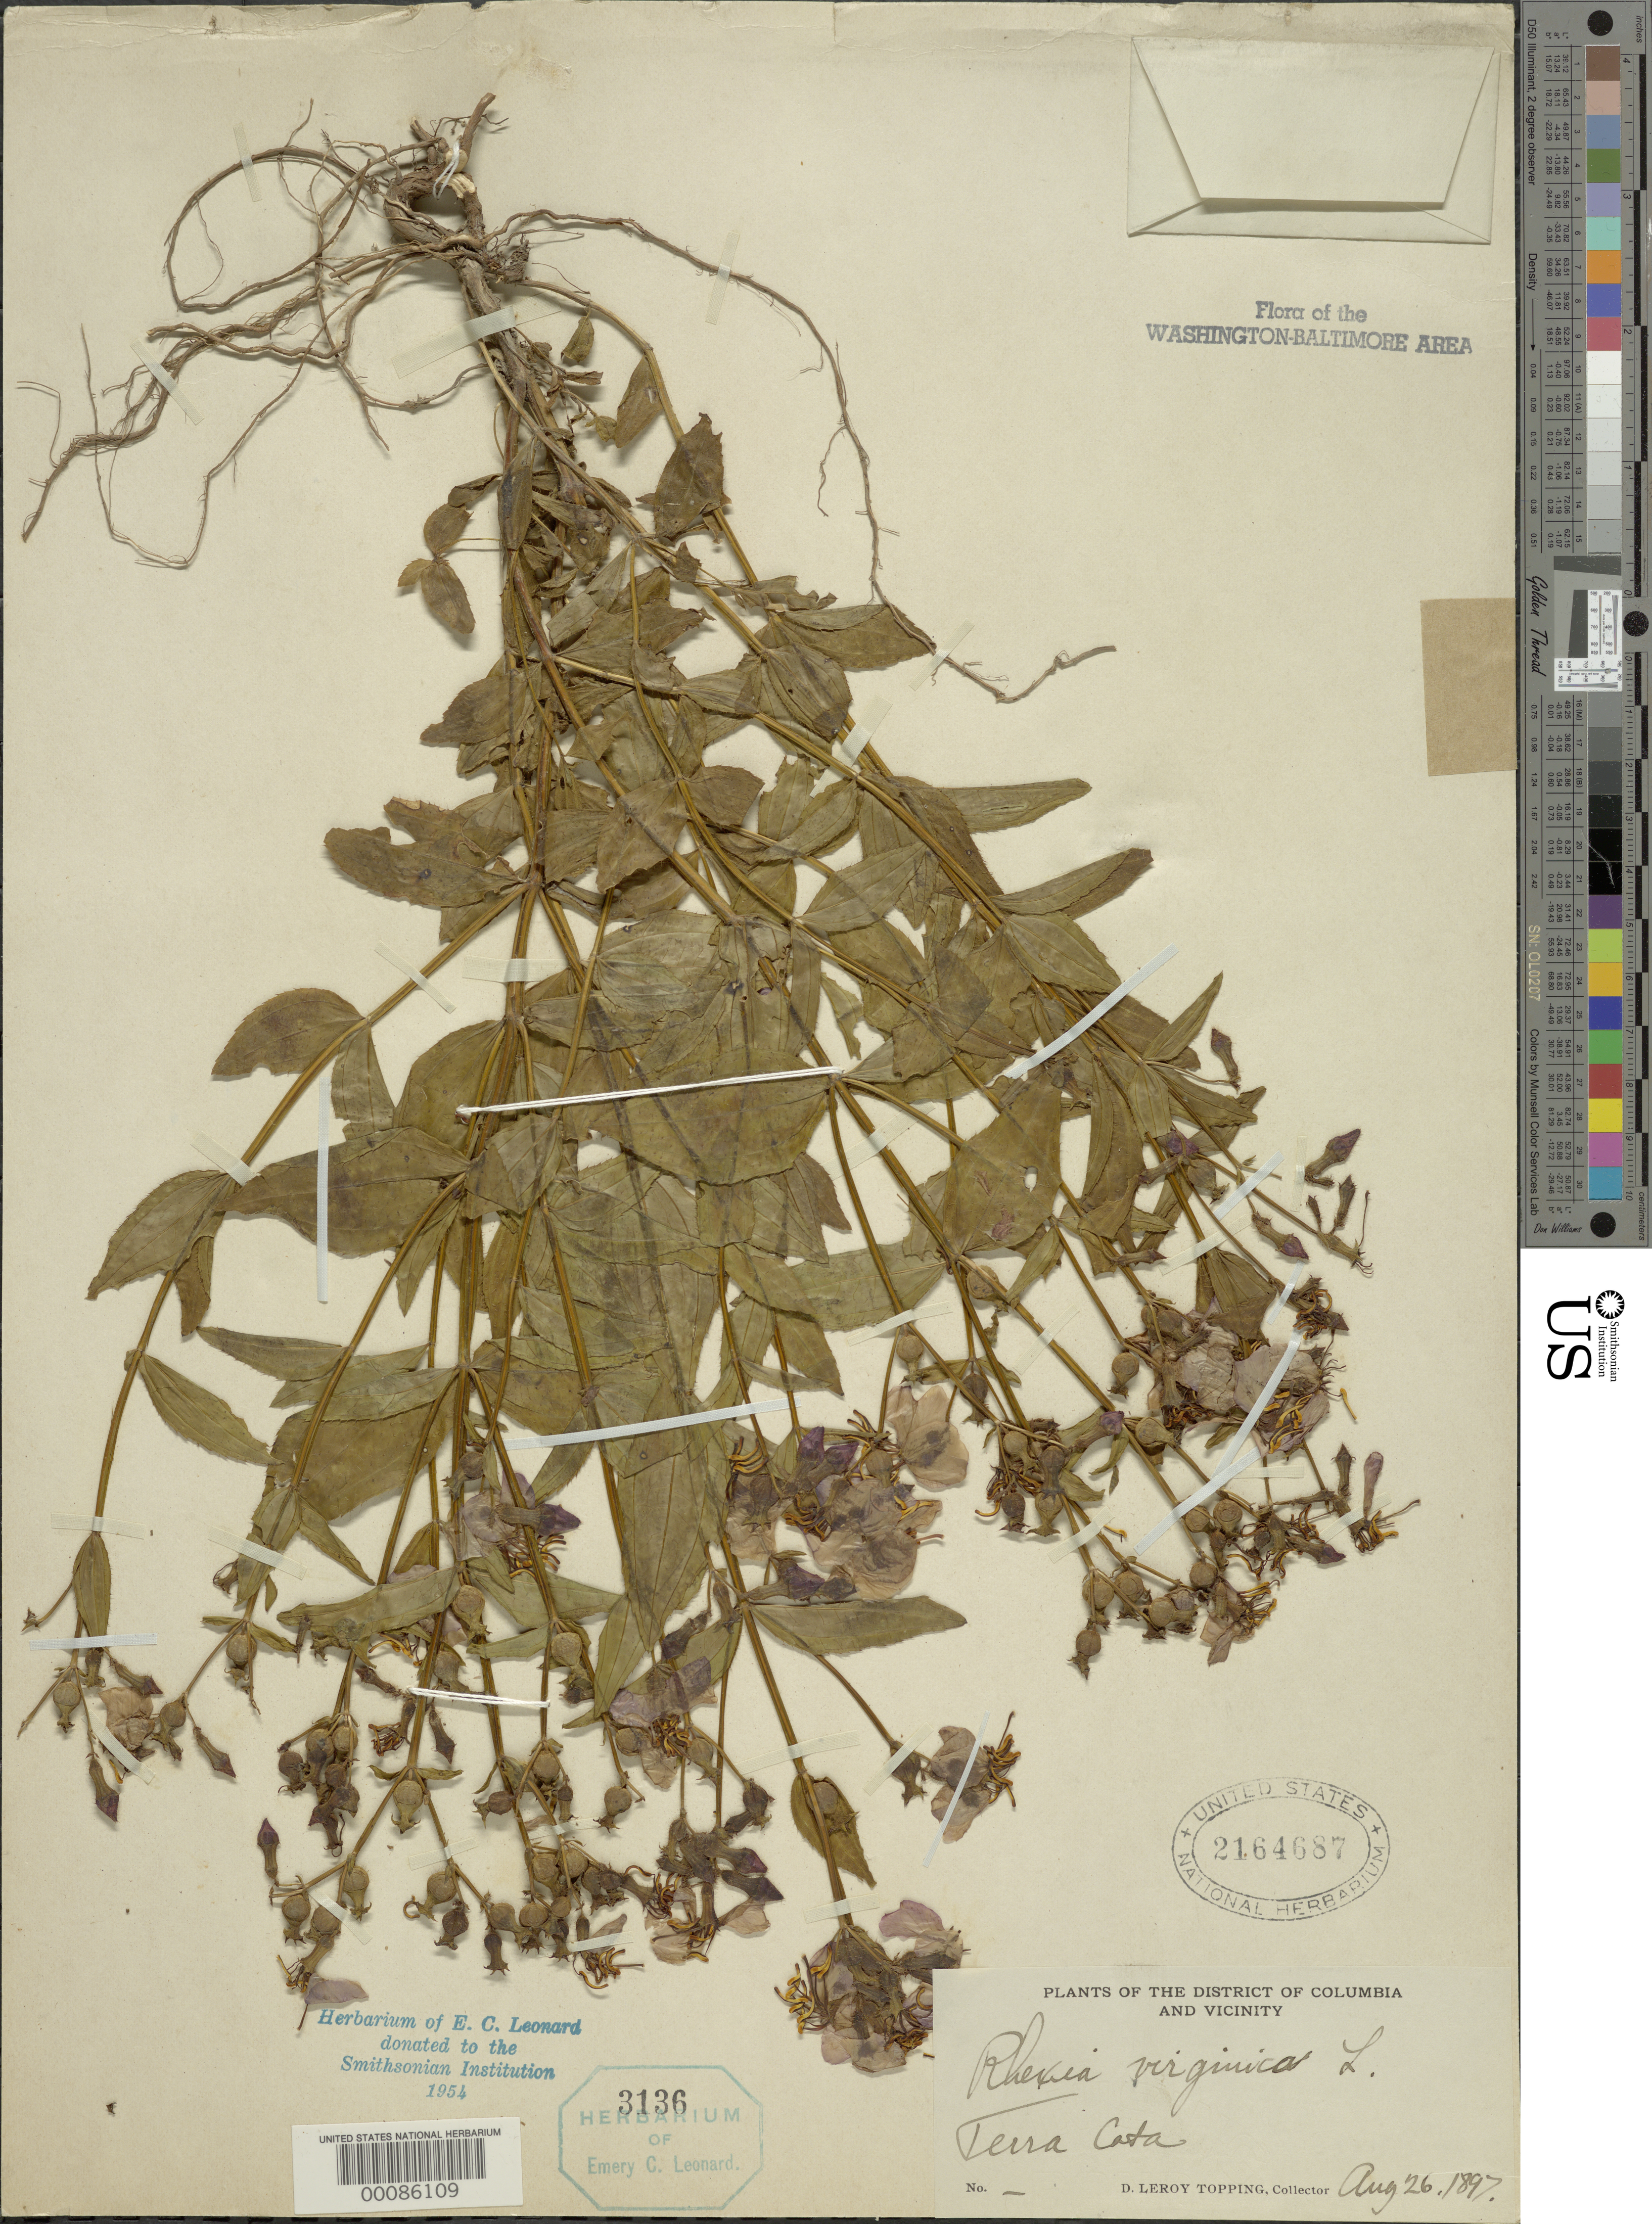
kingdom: Plantae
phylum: Tracheophyta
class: Magnoliopsida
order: Myrtales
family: Melastomataceae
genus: Rhexia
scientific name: Rhexia virginica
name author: L.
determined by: James, C. W.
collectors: D. L. Topping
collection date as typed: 26 Aug 1897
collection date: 1897-08-26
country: United States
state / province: District of Columbia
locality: Terra Cotta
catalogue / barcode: US 2164687